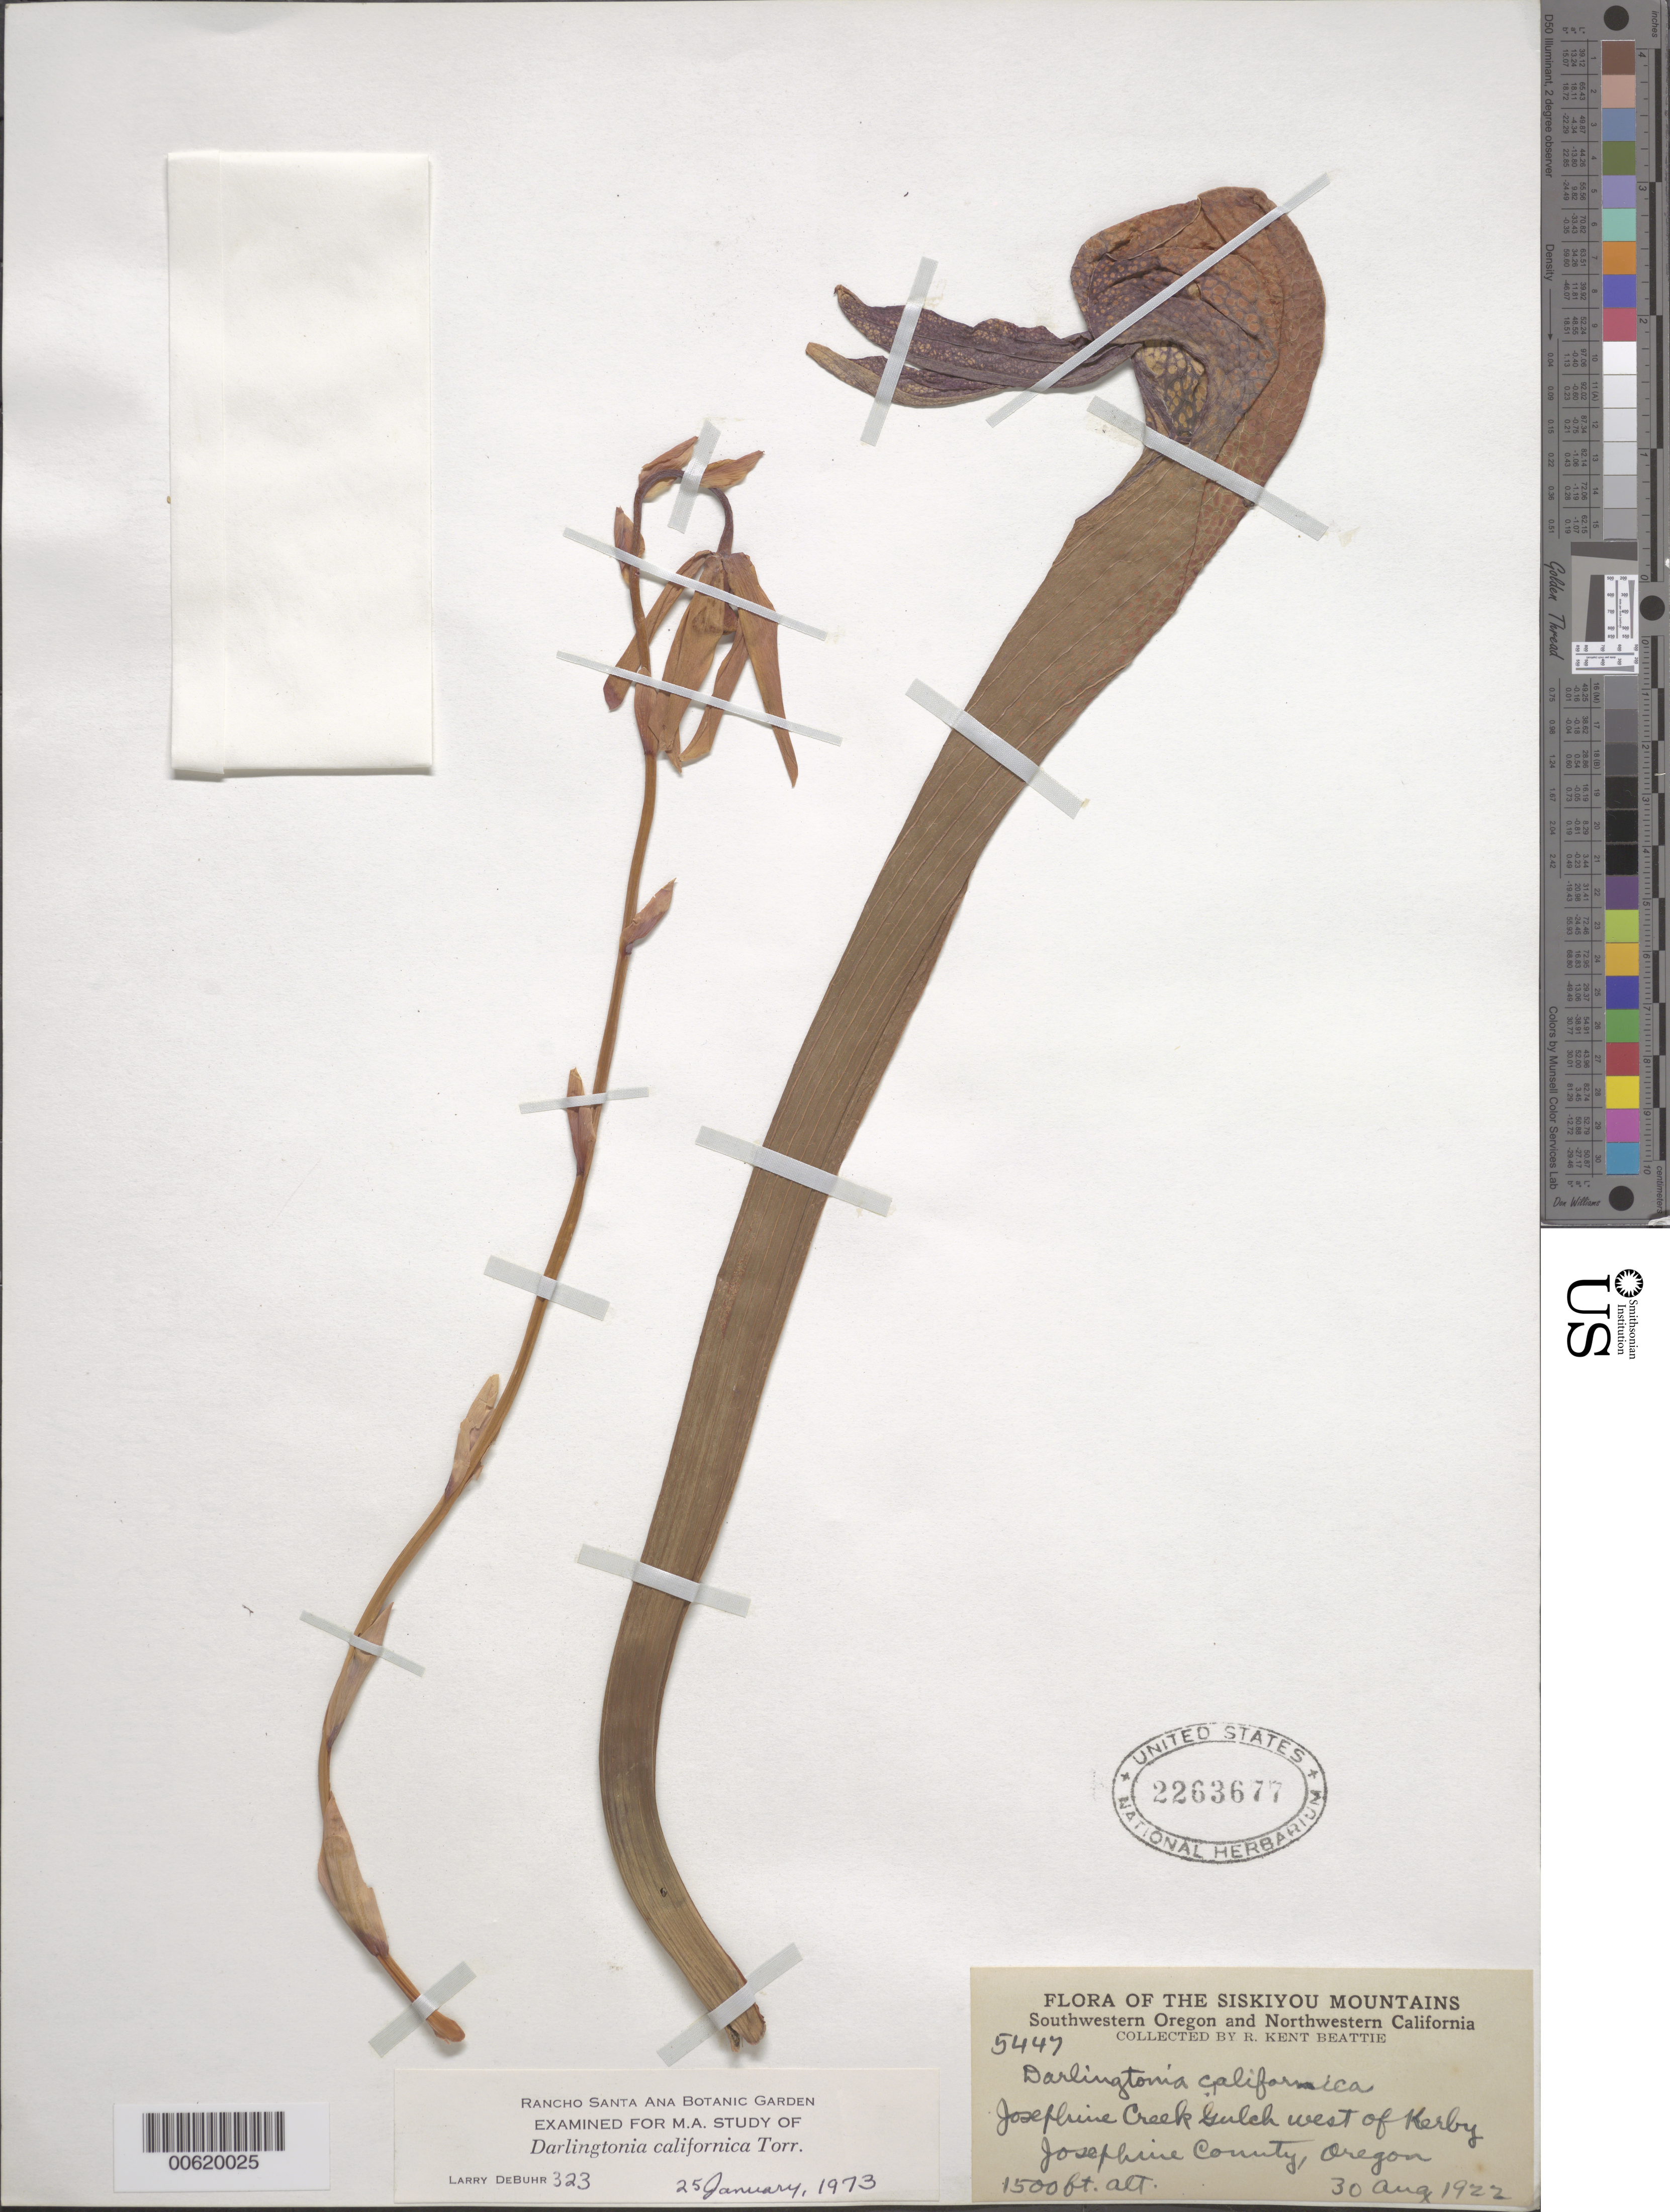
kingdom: Plantae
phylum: Tracheophyta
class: Magnoliopsida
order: Ericales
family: Sarraceniaceae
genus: Darlingtonia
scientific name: Darlingtonia californica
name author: Torr.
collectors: R. K. Beattie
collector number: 5447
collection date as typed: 30 Aug 1922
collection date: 1922-08-30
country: United States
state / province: Oregon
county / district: Josephine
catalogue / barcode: US 2263677